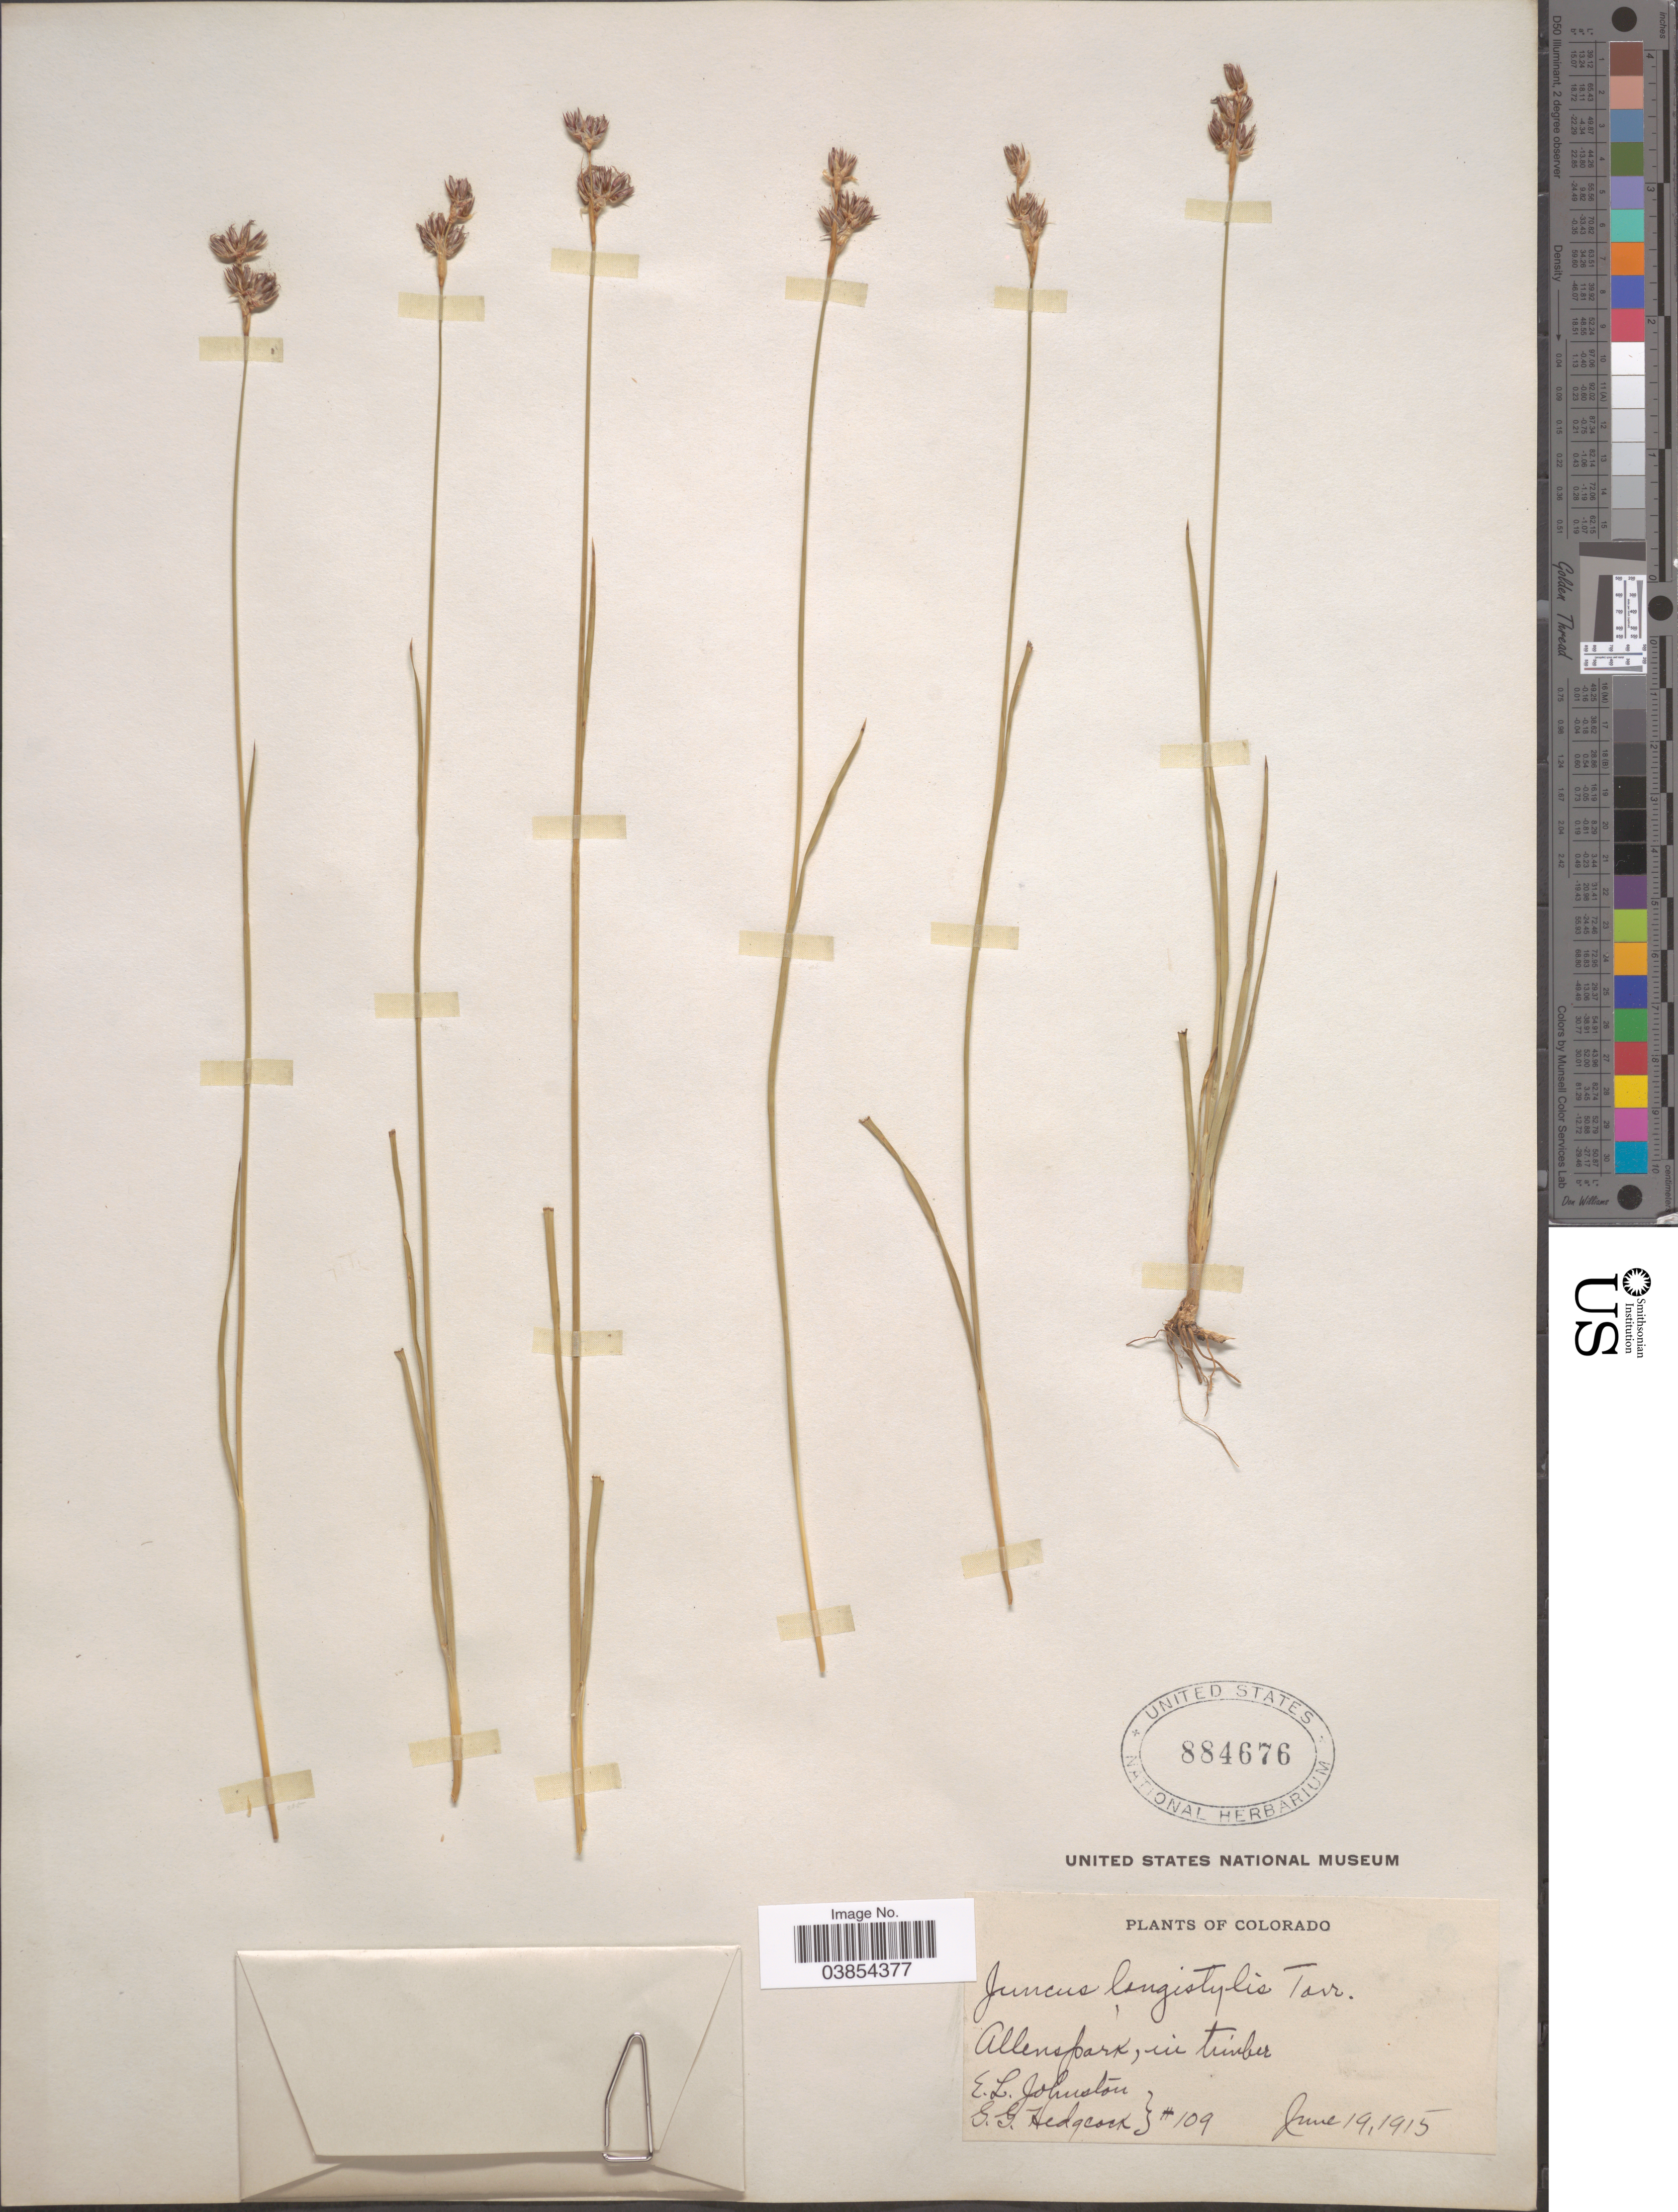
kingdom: Plantae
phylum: Tracheophyta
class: Liliopsida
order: Poales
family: Juncaceae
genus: Juncus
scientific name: Juncus longistylis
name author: Torr.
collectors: E. L. Johnston & G. Hedgcock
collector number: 109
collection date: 1915-06-19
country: United States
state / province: Colorado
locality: Allenspark, in timber.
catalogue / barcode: US 884676